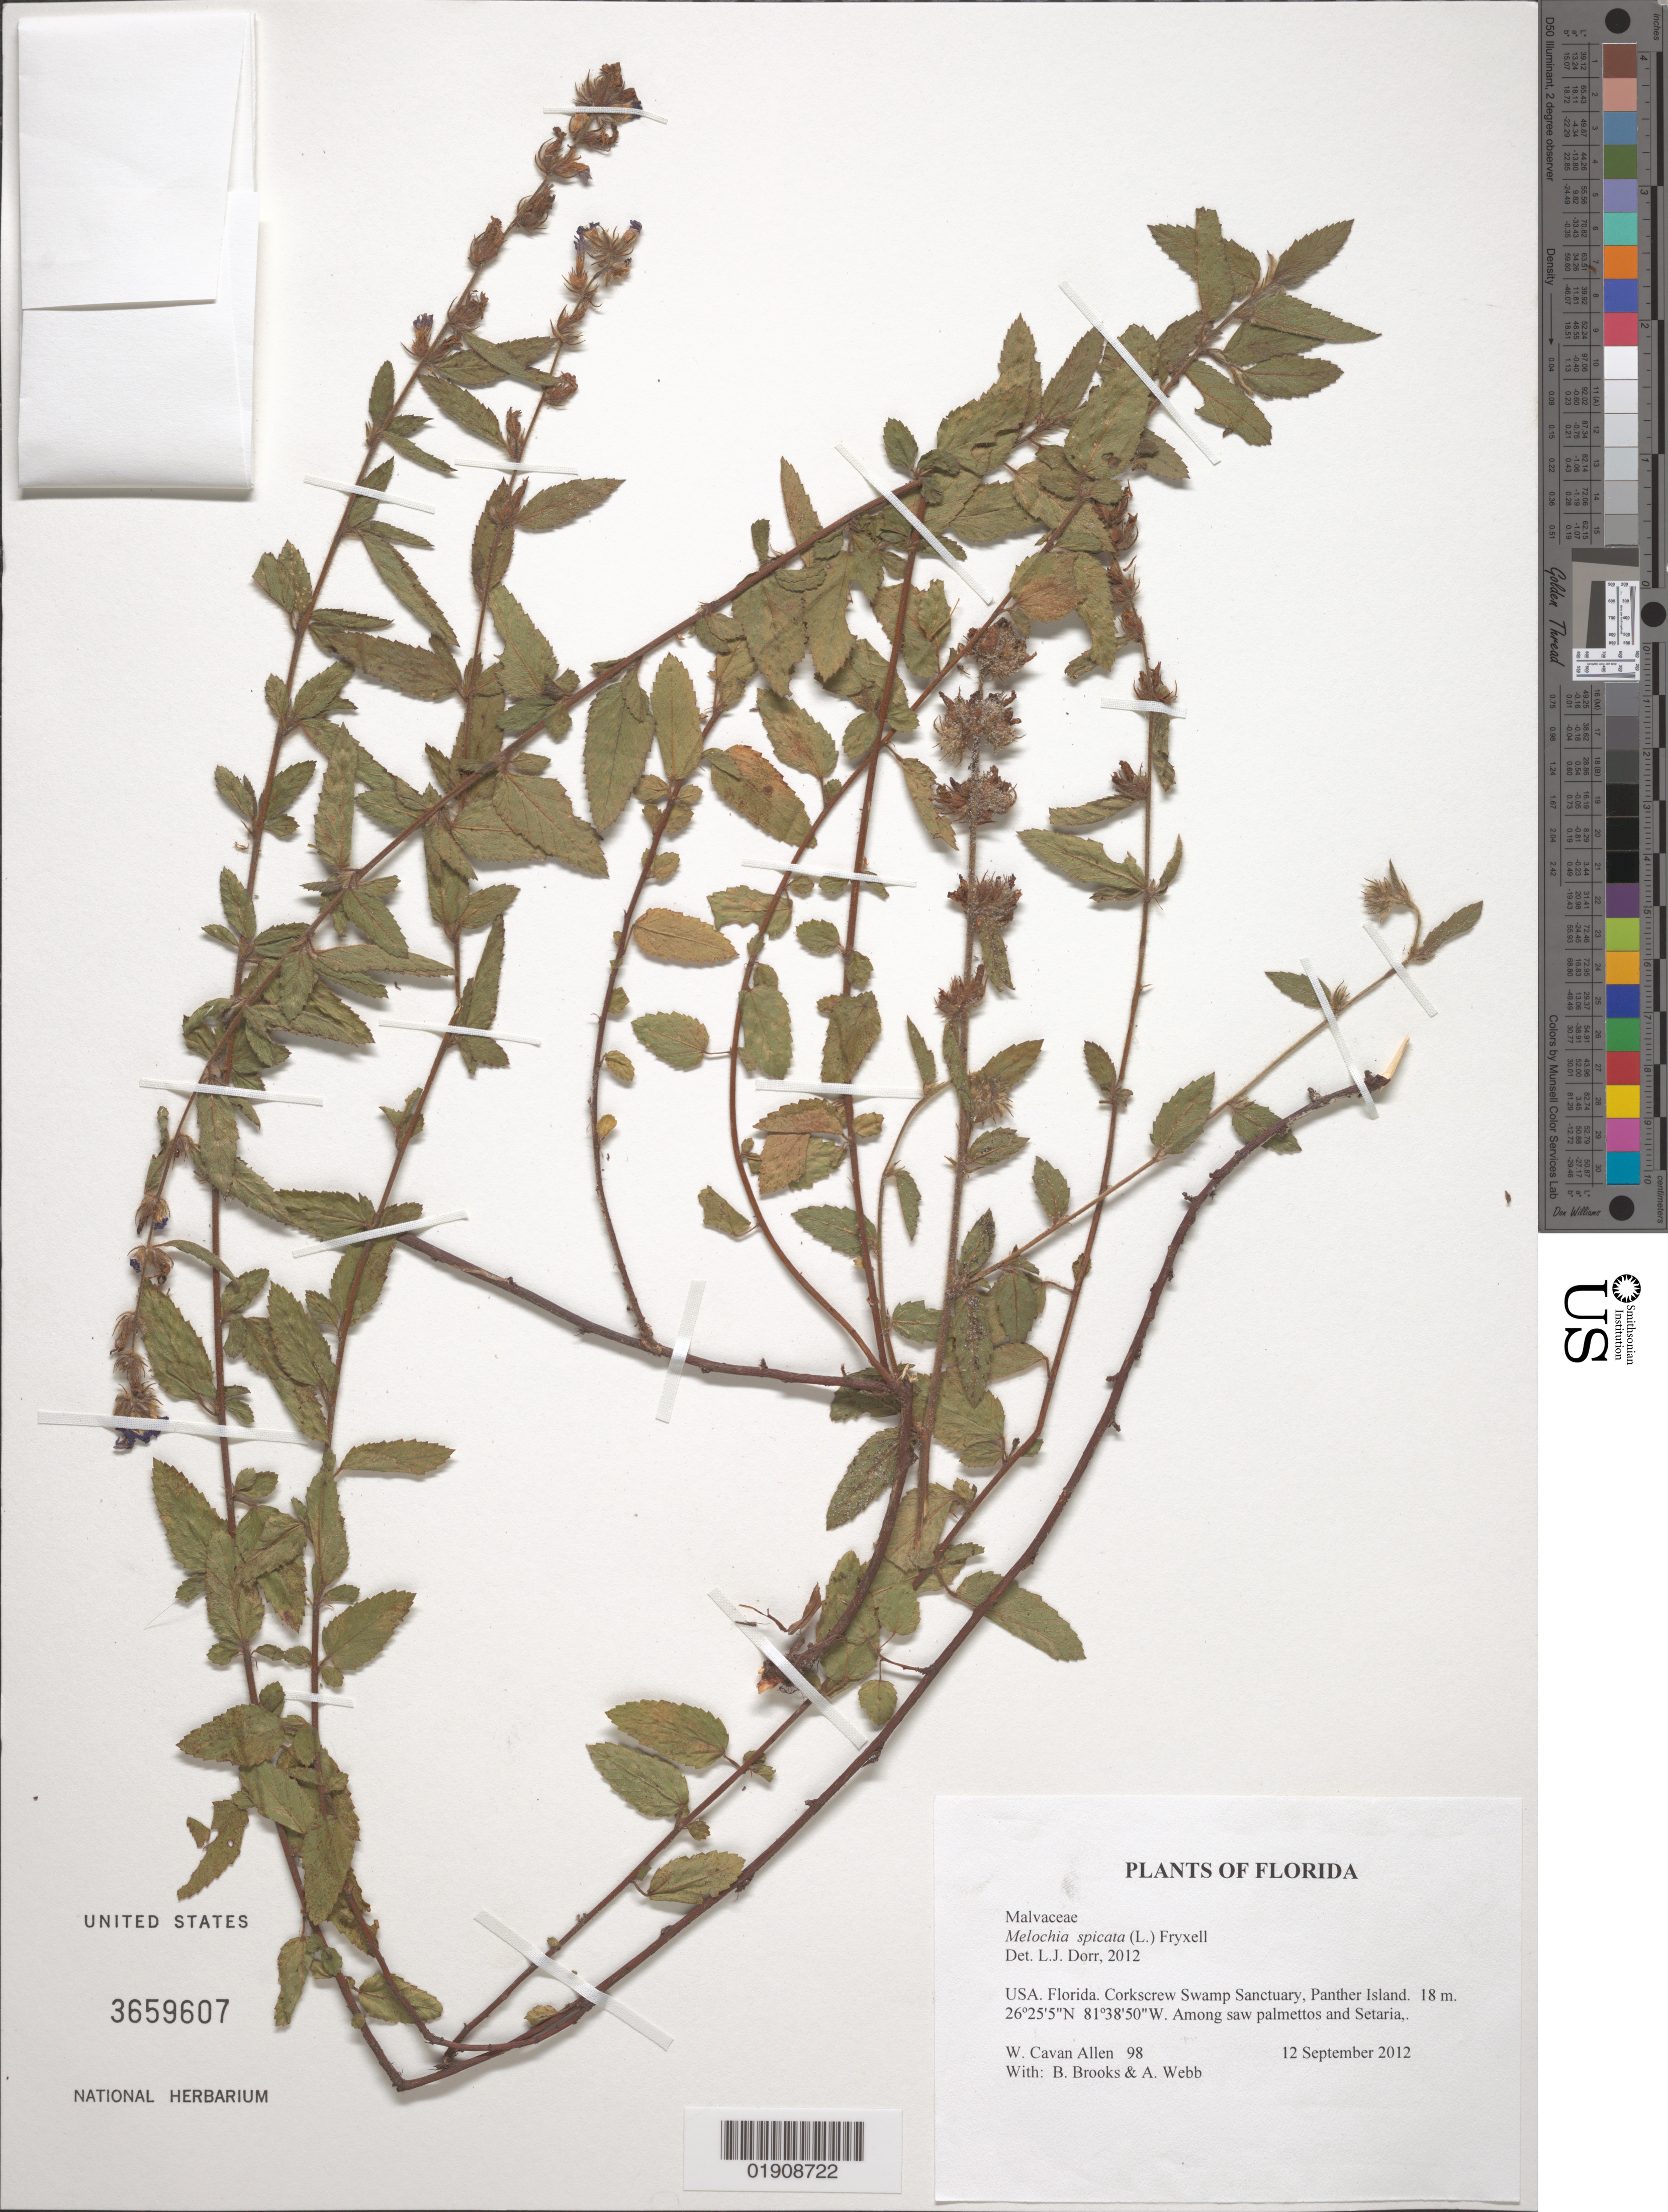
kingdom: Plantae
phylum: Tracheophyta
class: Magnoliopsida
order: Malvales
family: Malvaceae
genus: Melochia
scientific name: Melochia spicata var. spicata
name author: (L.) Fryxell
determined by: Dorr, L. J., (BOT), Smithsonian Institution - National Museum of Natural History (UNITED STATES)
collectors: W. C. Allen, B. Brooks & A. Webb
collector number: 98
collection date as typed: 12 September 2012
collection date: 2012-09-12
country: United States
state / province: Florida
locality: Corkscrew Swamp Sanctuary, Panther Island. N of phase 2 cutthrough, along 2/3 interface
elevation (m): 0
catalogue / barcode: US 3659607